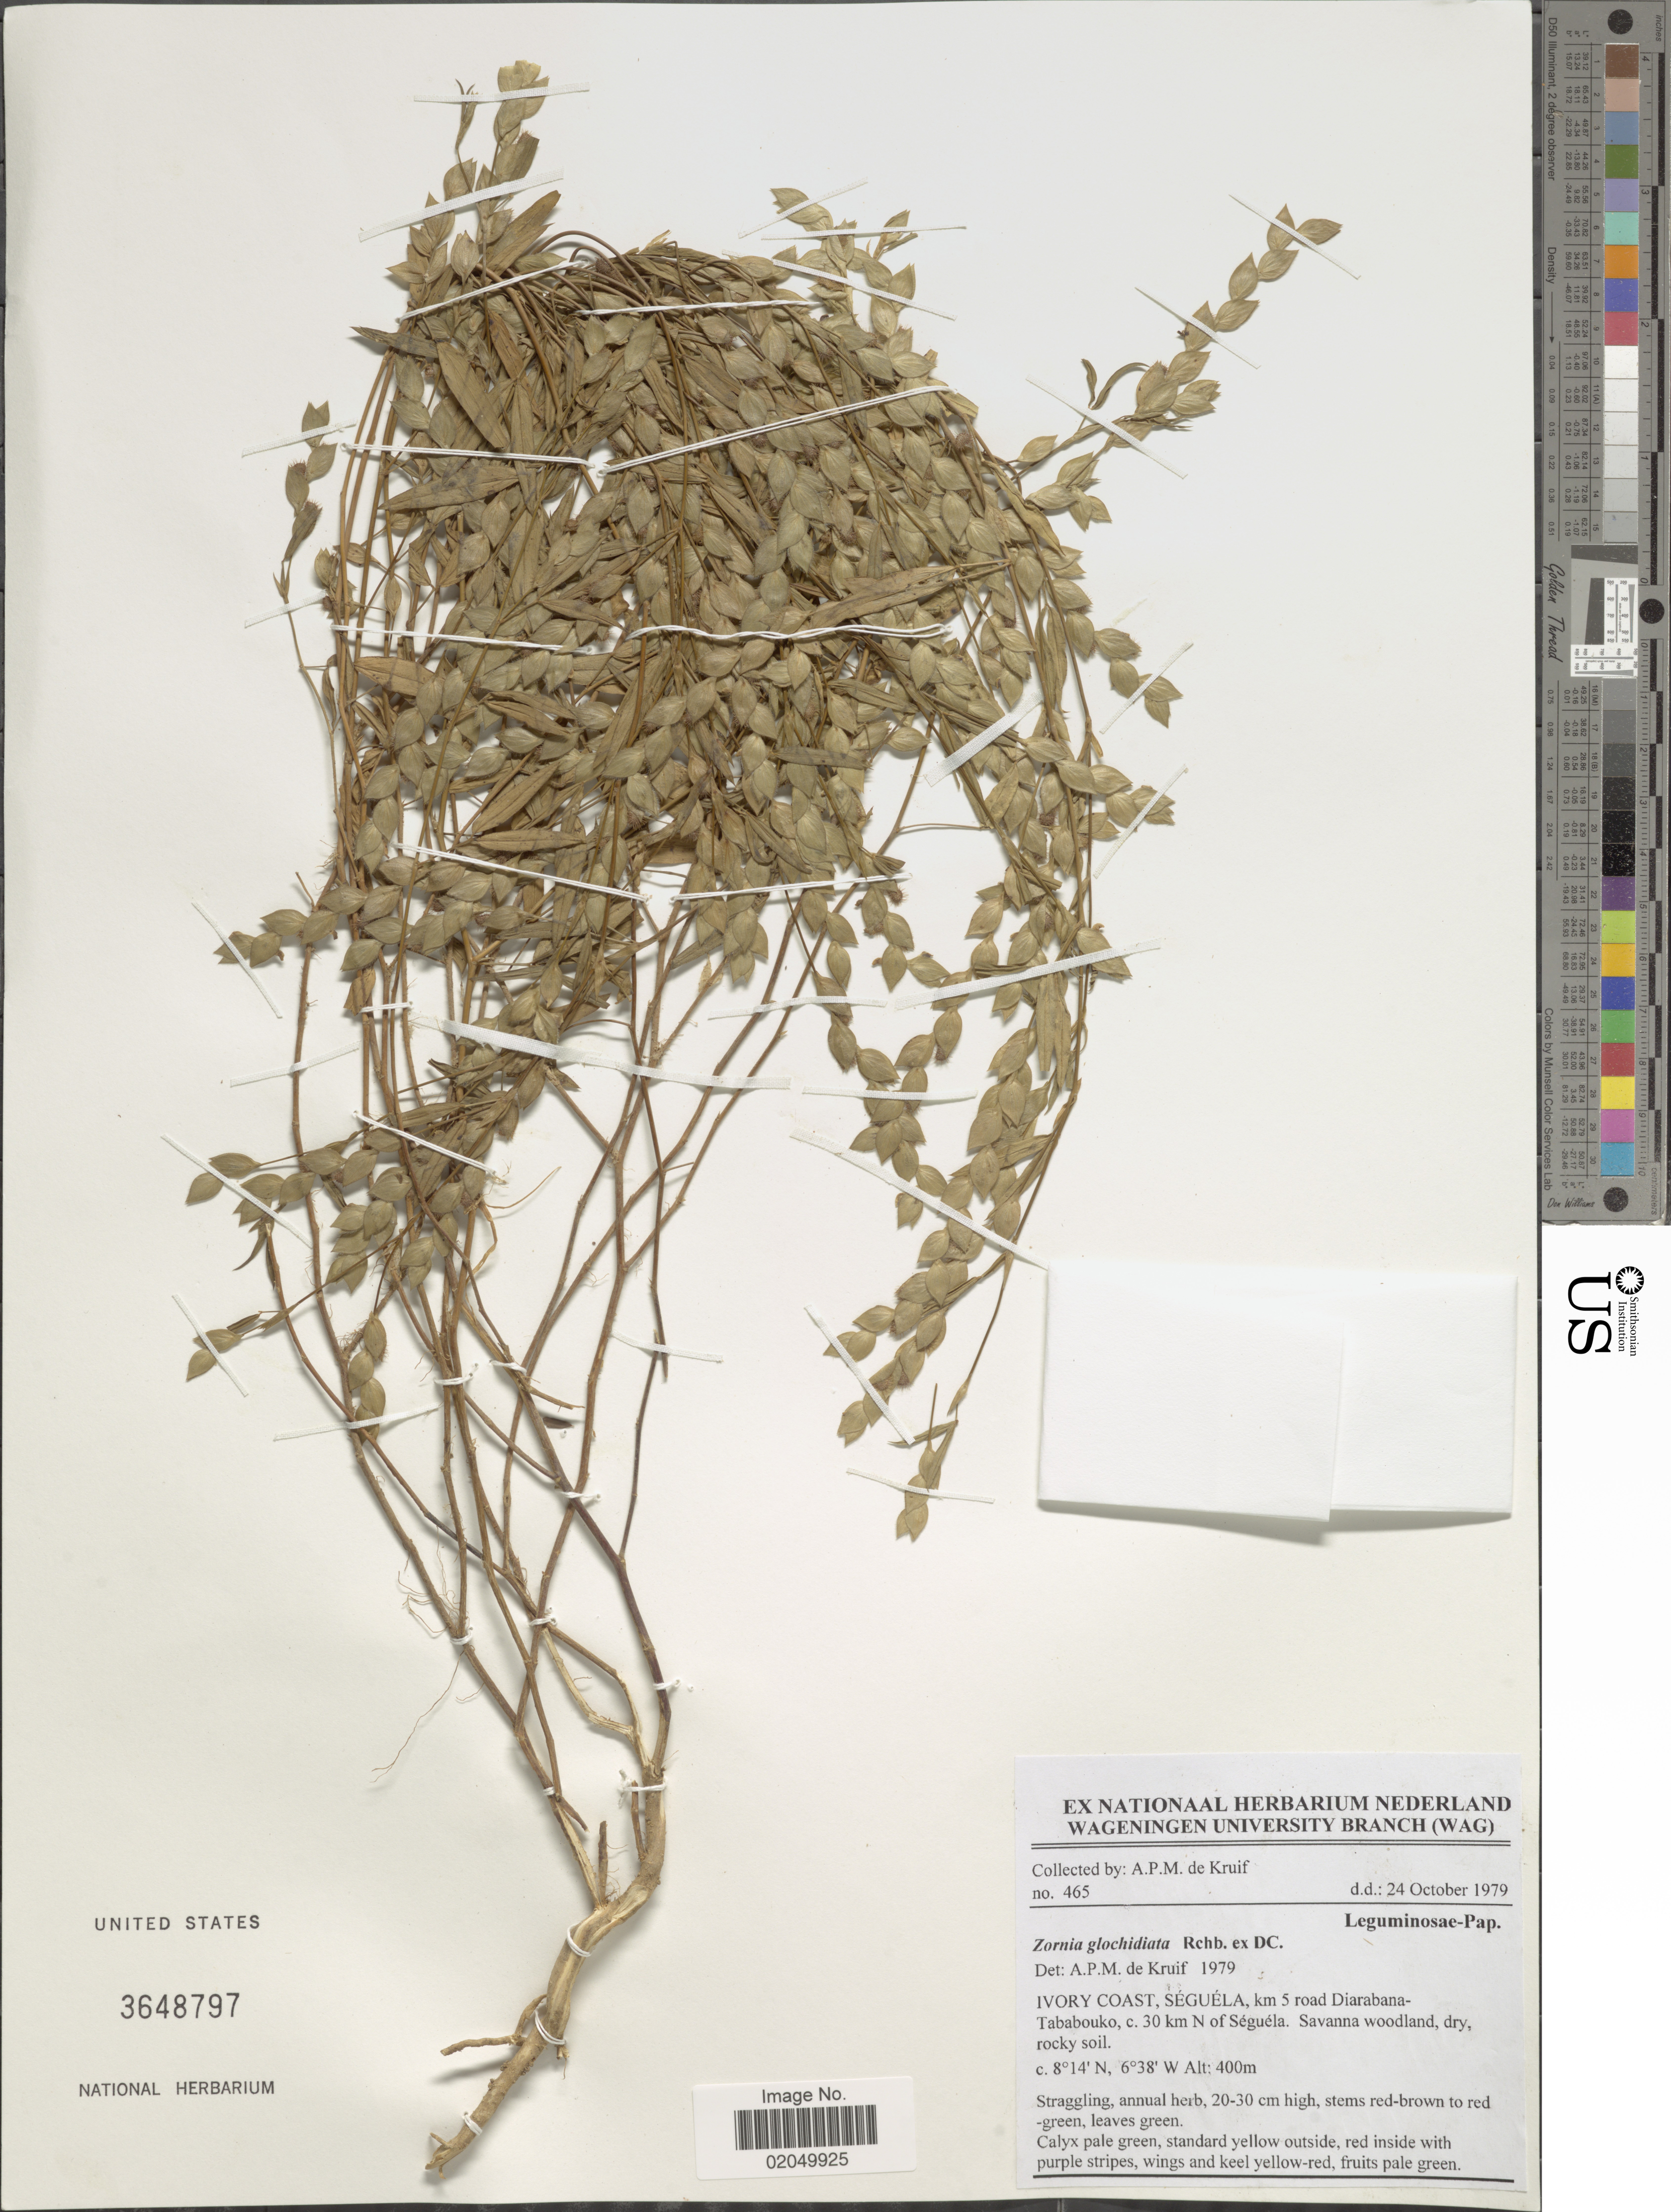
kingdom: Plantae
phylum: Tracheophyta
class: Magnoliopsida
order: Fabales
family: Fabaceae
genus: Zornia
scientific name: Zornia glochidiata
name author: Rchb. ex DC.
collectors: A. P. de Kruif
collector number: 465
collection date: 1979-10-24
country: Ivory Coast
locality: Seguela, km 5 road Diarabana-Tababouko, c. 30 km N of Seguela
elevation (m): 400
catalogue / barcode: US 3648797